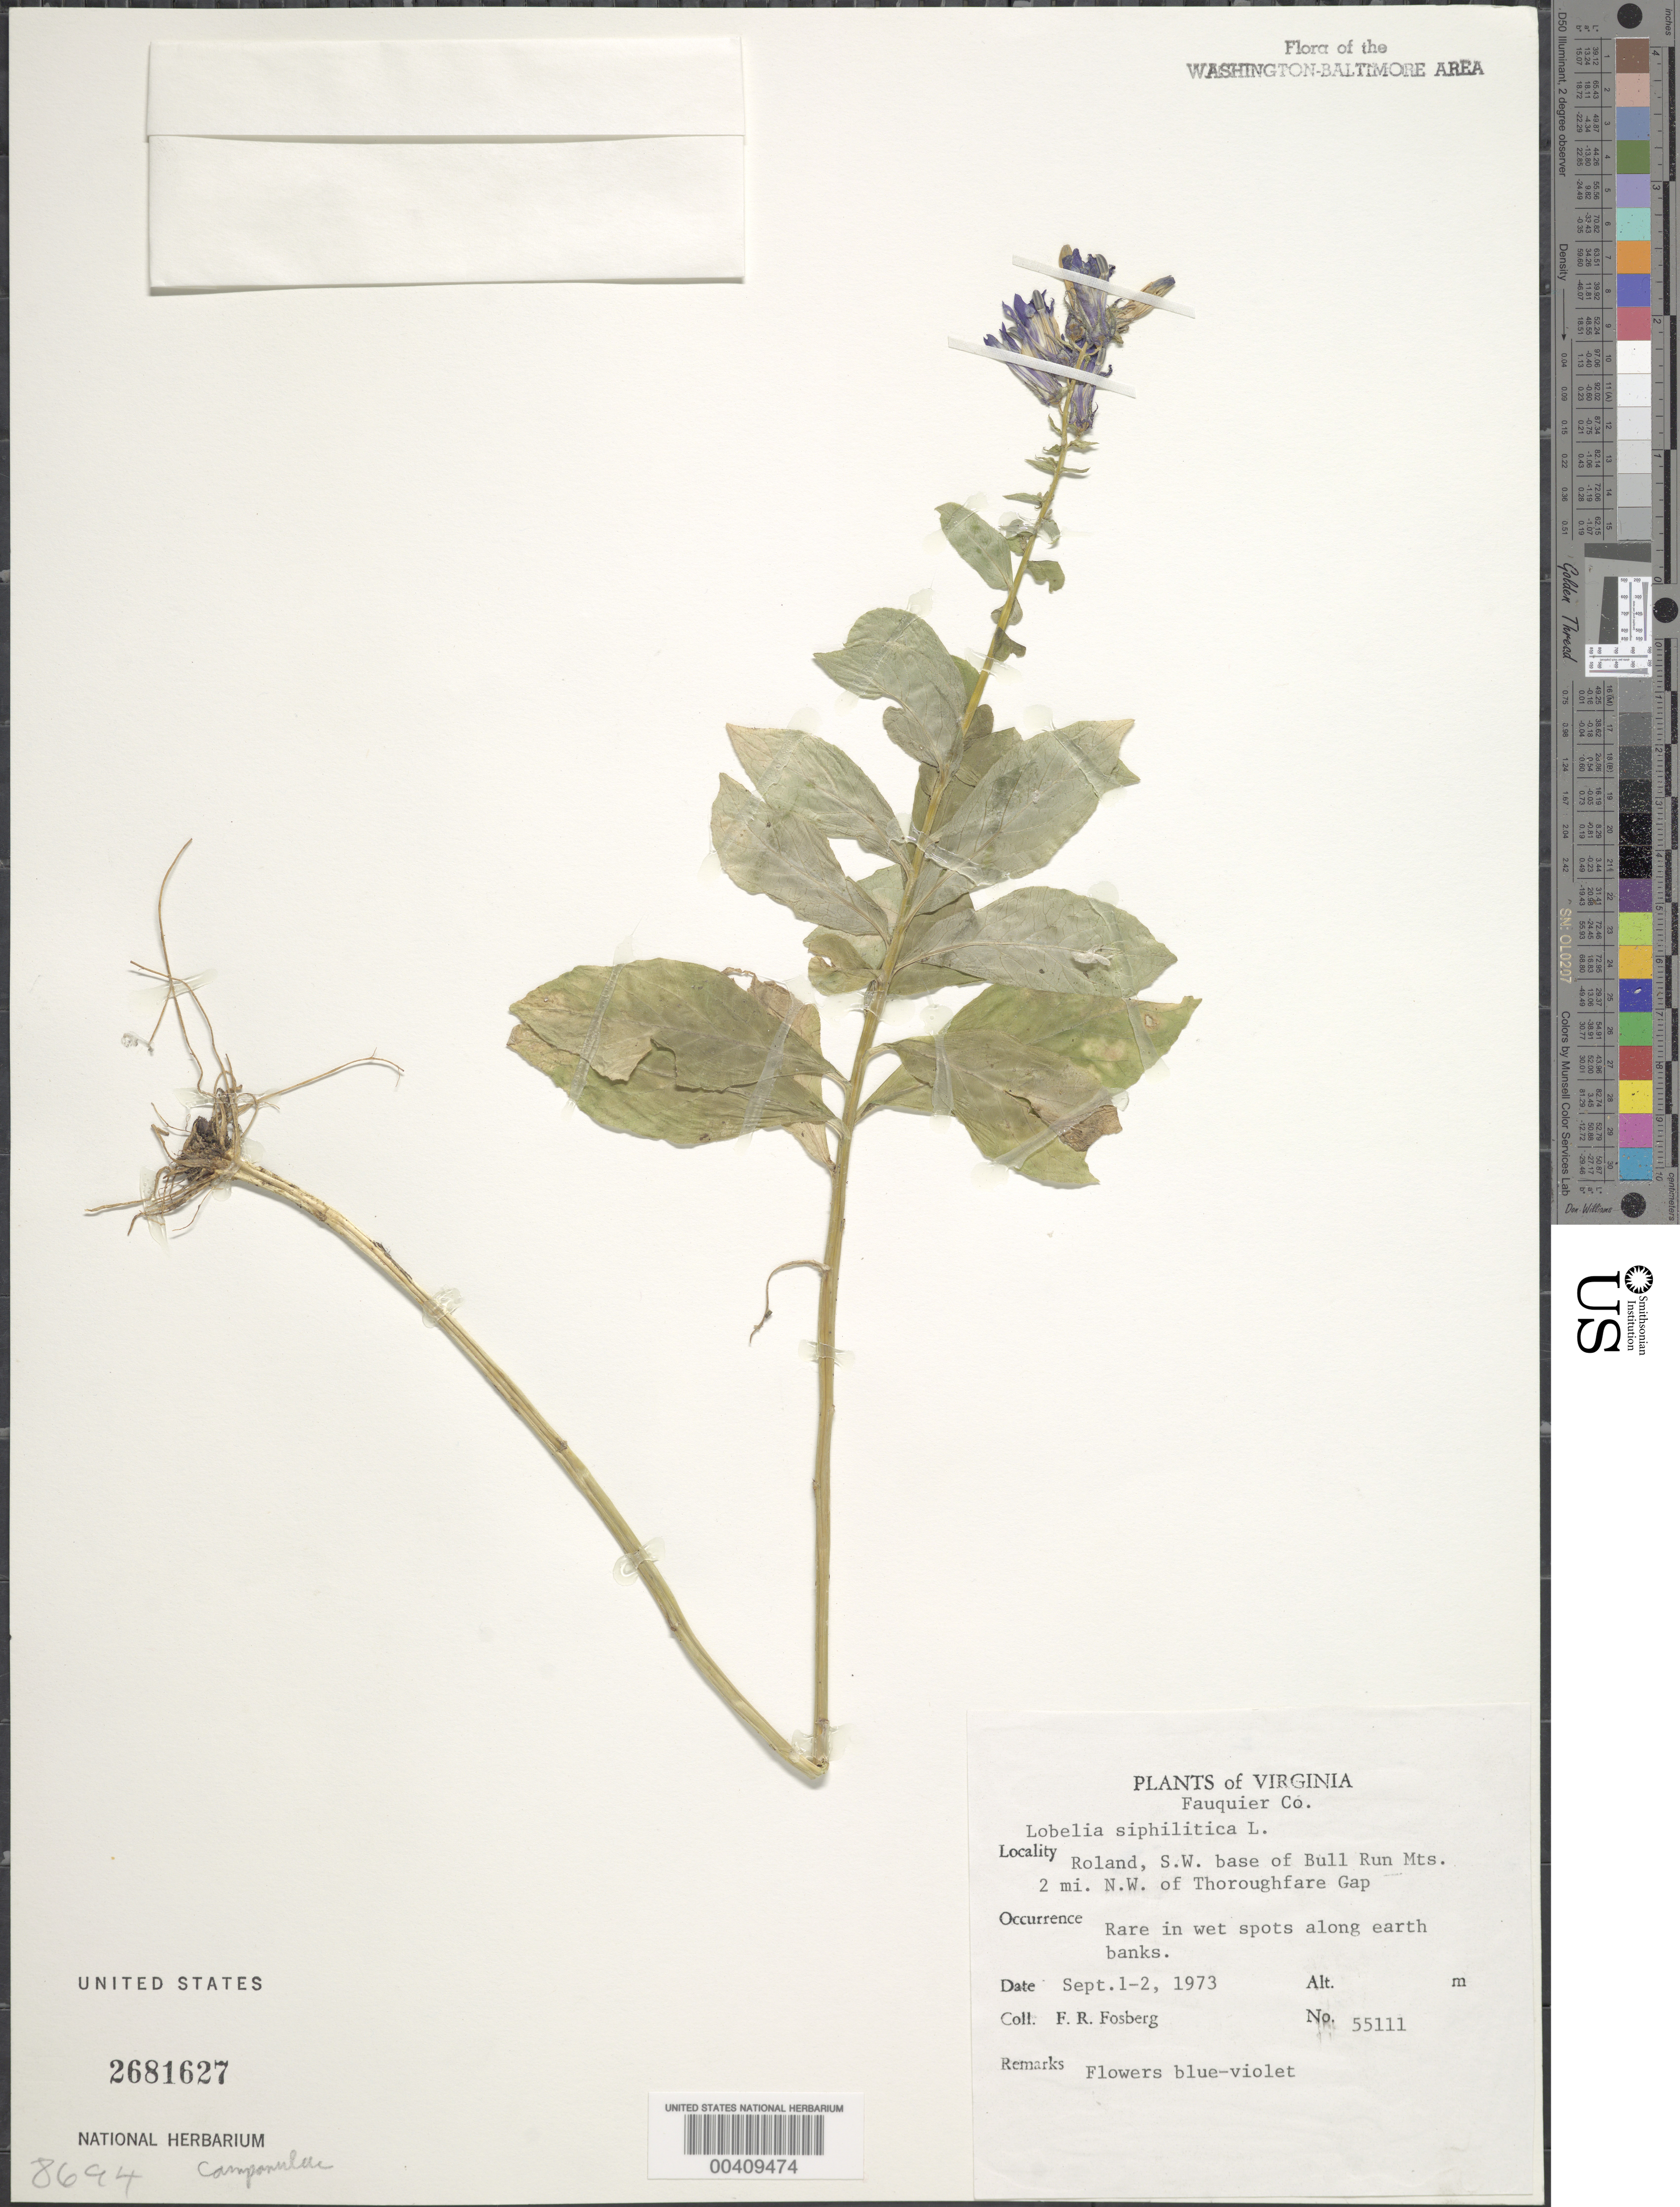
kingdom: Plantae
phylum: Tracheophyta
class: Magnoliopsida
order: Asterales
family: Campanulaceae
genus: Lobelia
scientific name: Lobelia siphilitica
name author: L.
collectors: F. R. Fosberg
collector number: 55111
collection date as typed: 02 Sep 1973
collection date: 1973-09-02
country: United States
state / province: Virginia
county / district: Fauquier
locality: Roland, southwest base of Bull Run Mts.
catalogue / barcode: US 2681627